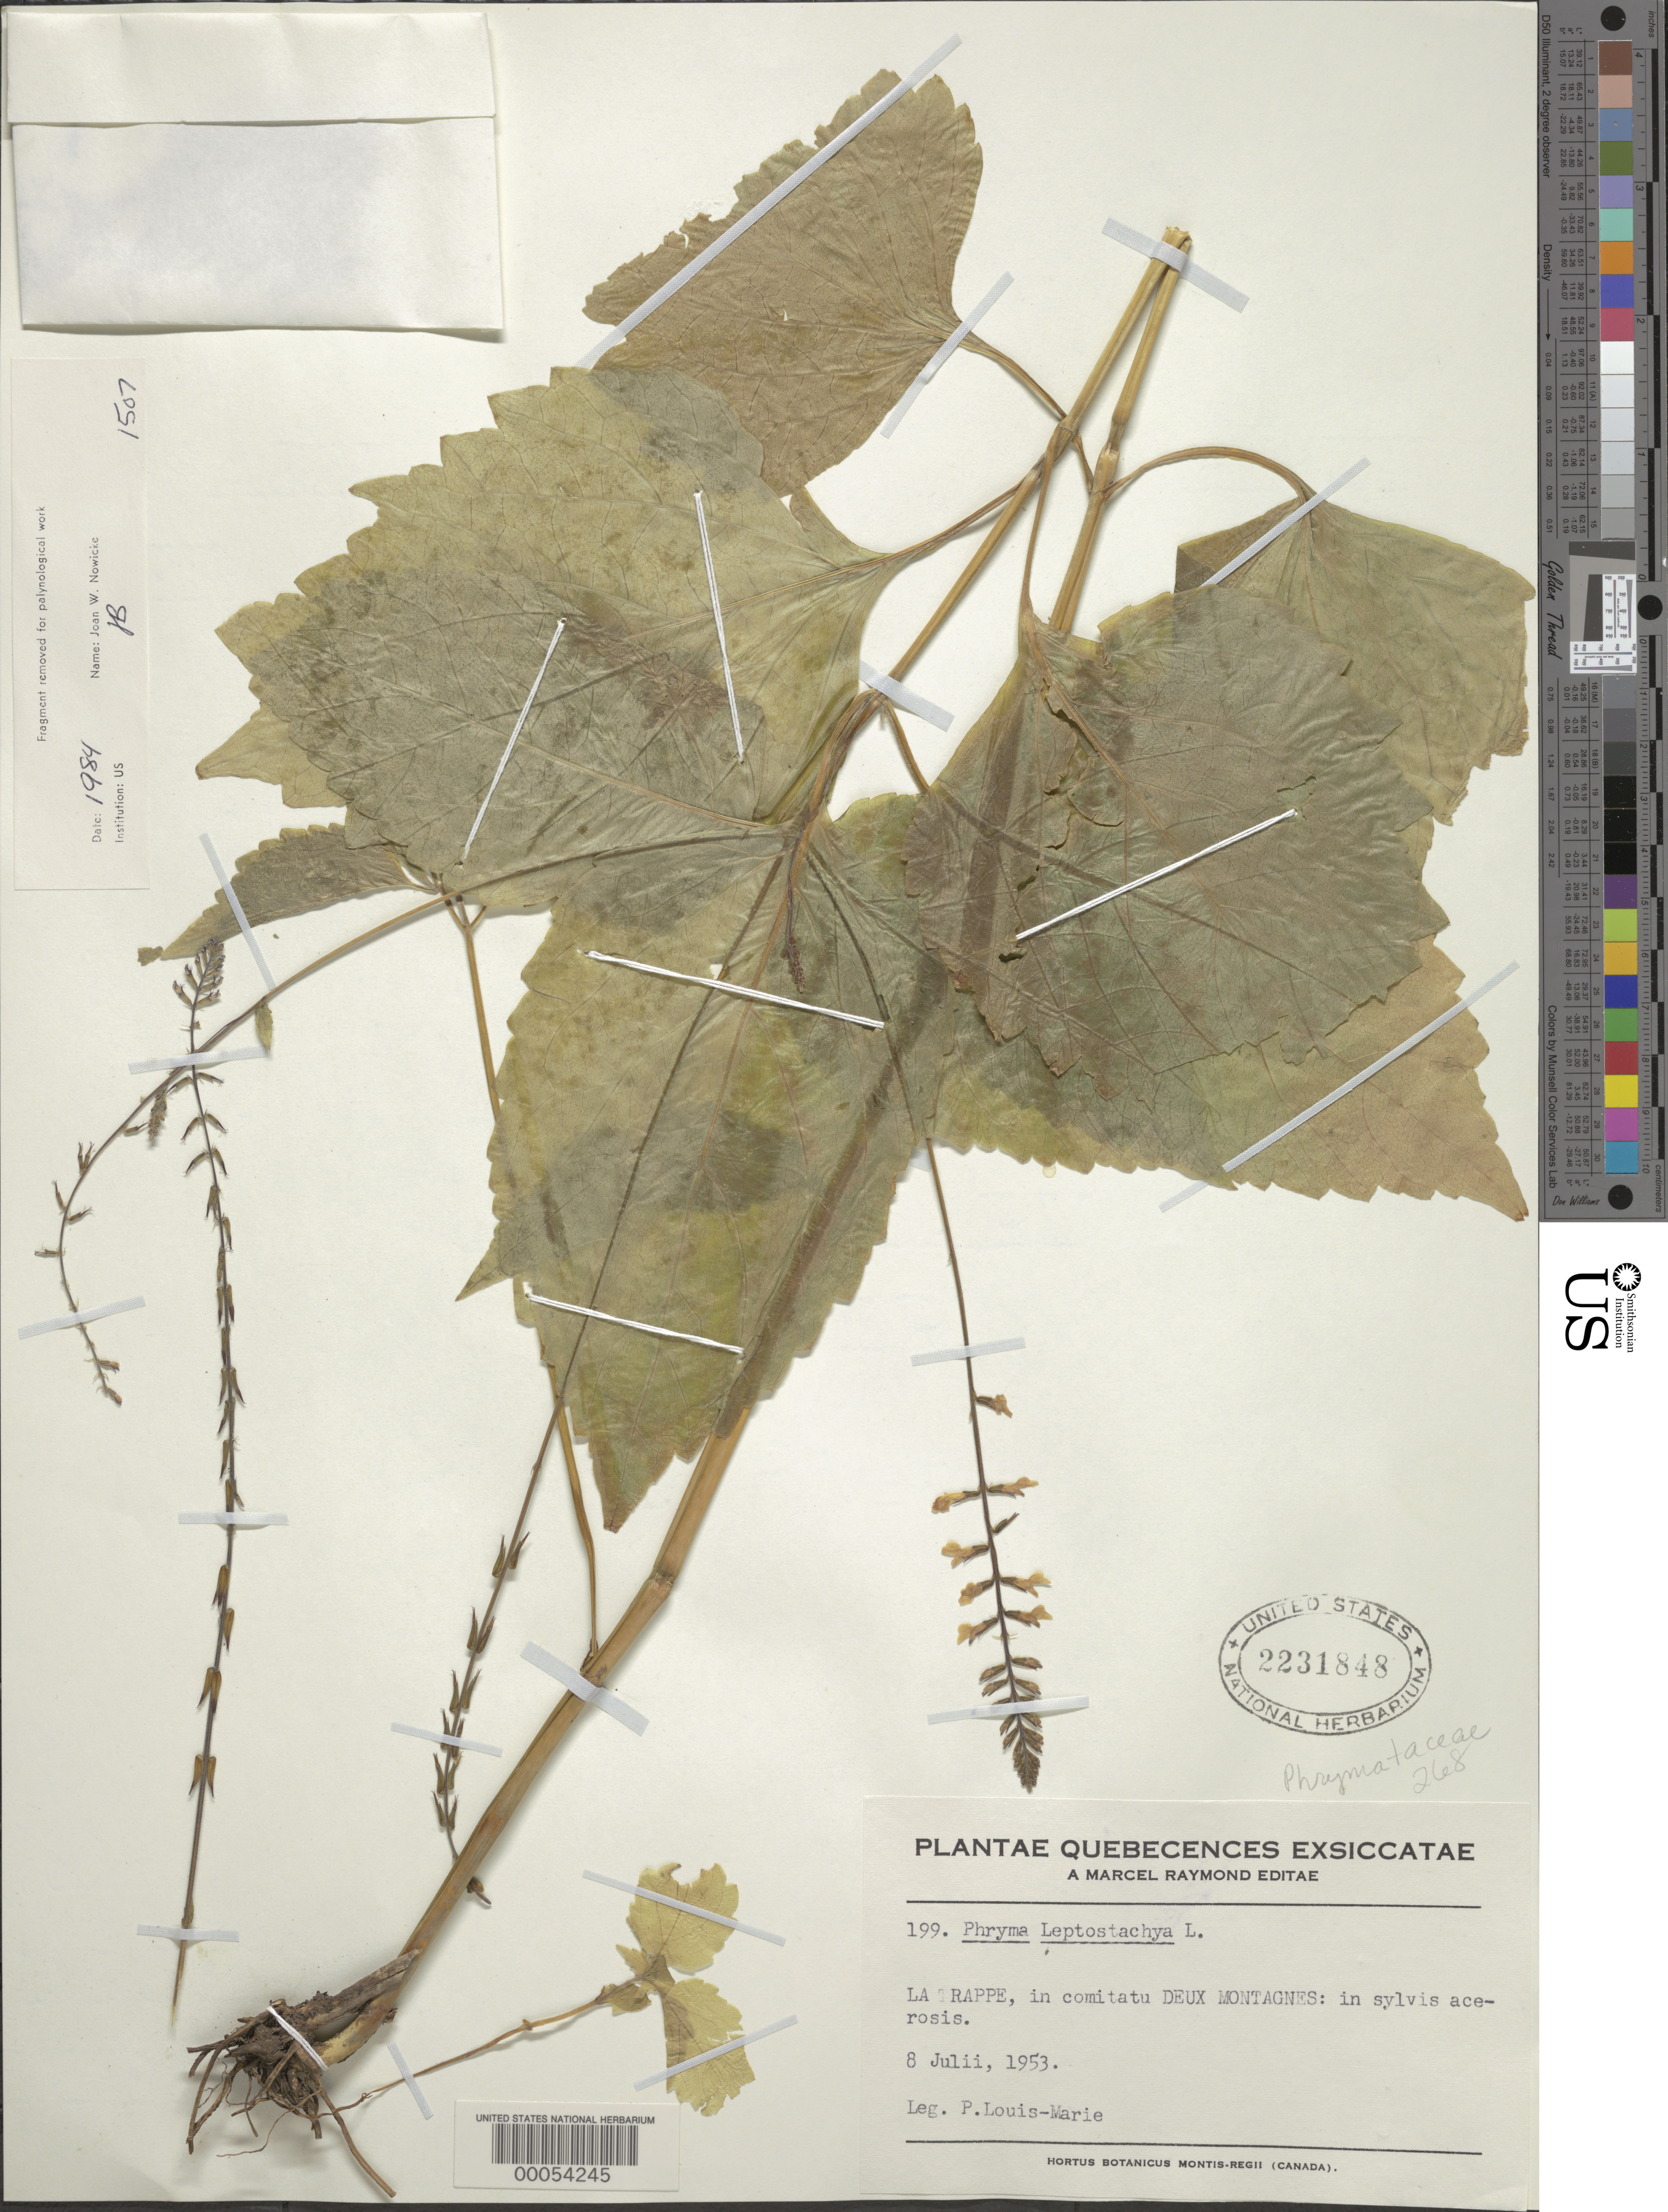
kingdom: Plantae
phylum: Tracheophyta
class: Magnoliopsida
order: Lamiales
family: Phrymaceae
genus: Phryma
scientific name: Phryma leptostachya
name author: L.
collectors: L.-M. LaLonde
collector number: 199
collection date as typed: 08 Jul 1953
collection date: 1953-07-08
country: Canada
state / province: Quebec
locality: La trappe, in comitatu deux montagnes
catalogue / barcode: US 2231848